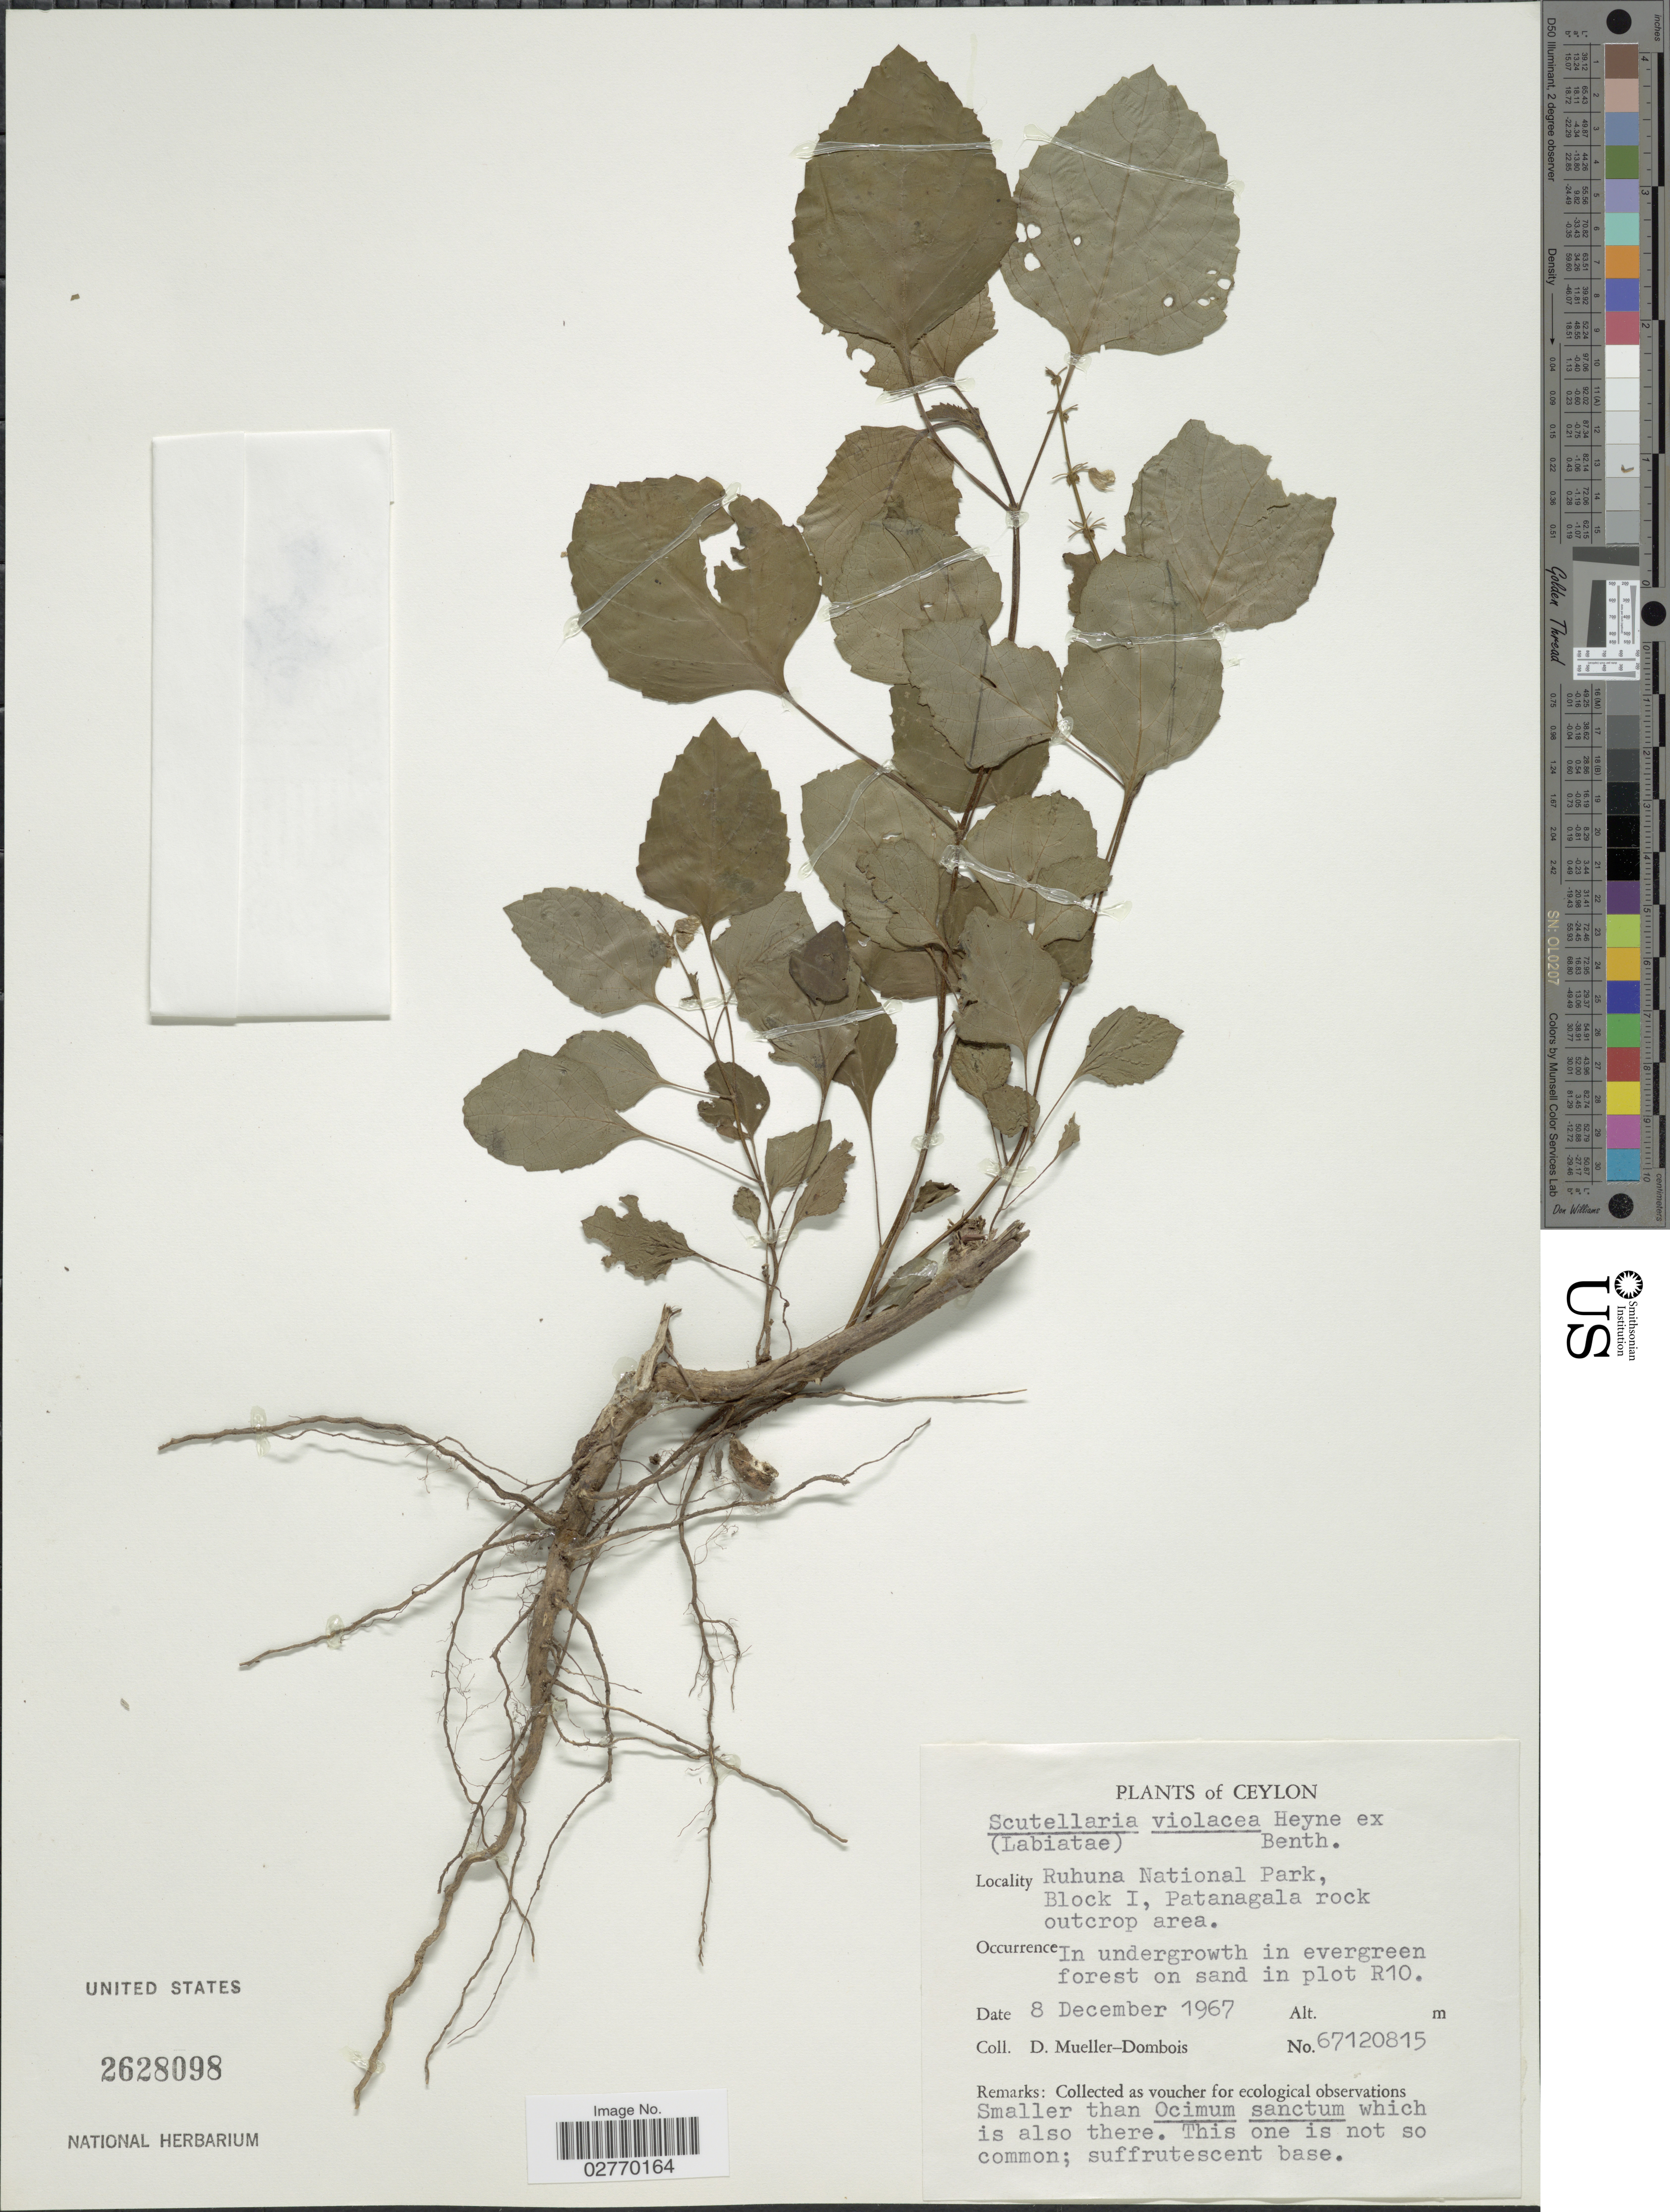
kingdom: Plantae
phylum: Tracheophyta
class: Magnoliopsida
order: Lamiales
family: Lamiaceae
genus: Scutellaria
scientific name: Scutellaria violacea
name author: B. Heyne ex Benth.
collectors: D. Mueller-Dombois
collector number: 67120815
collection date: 1967-12-08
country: Sri Lanka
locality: Ceylon. Ruhuna National Park, Block I, Patanagala rock outcrop area.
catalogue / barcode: US 2628098